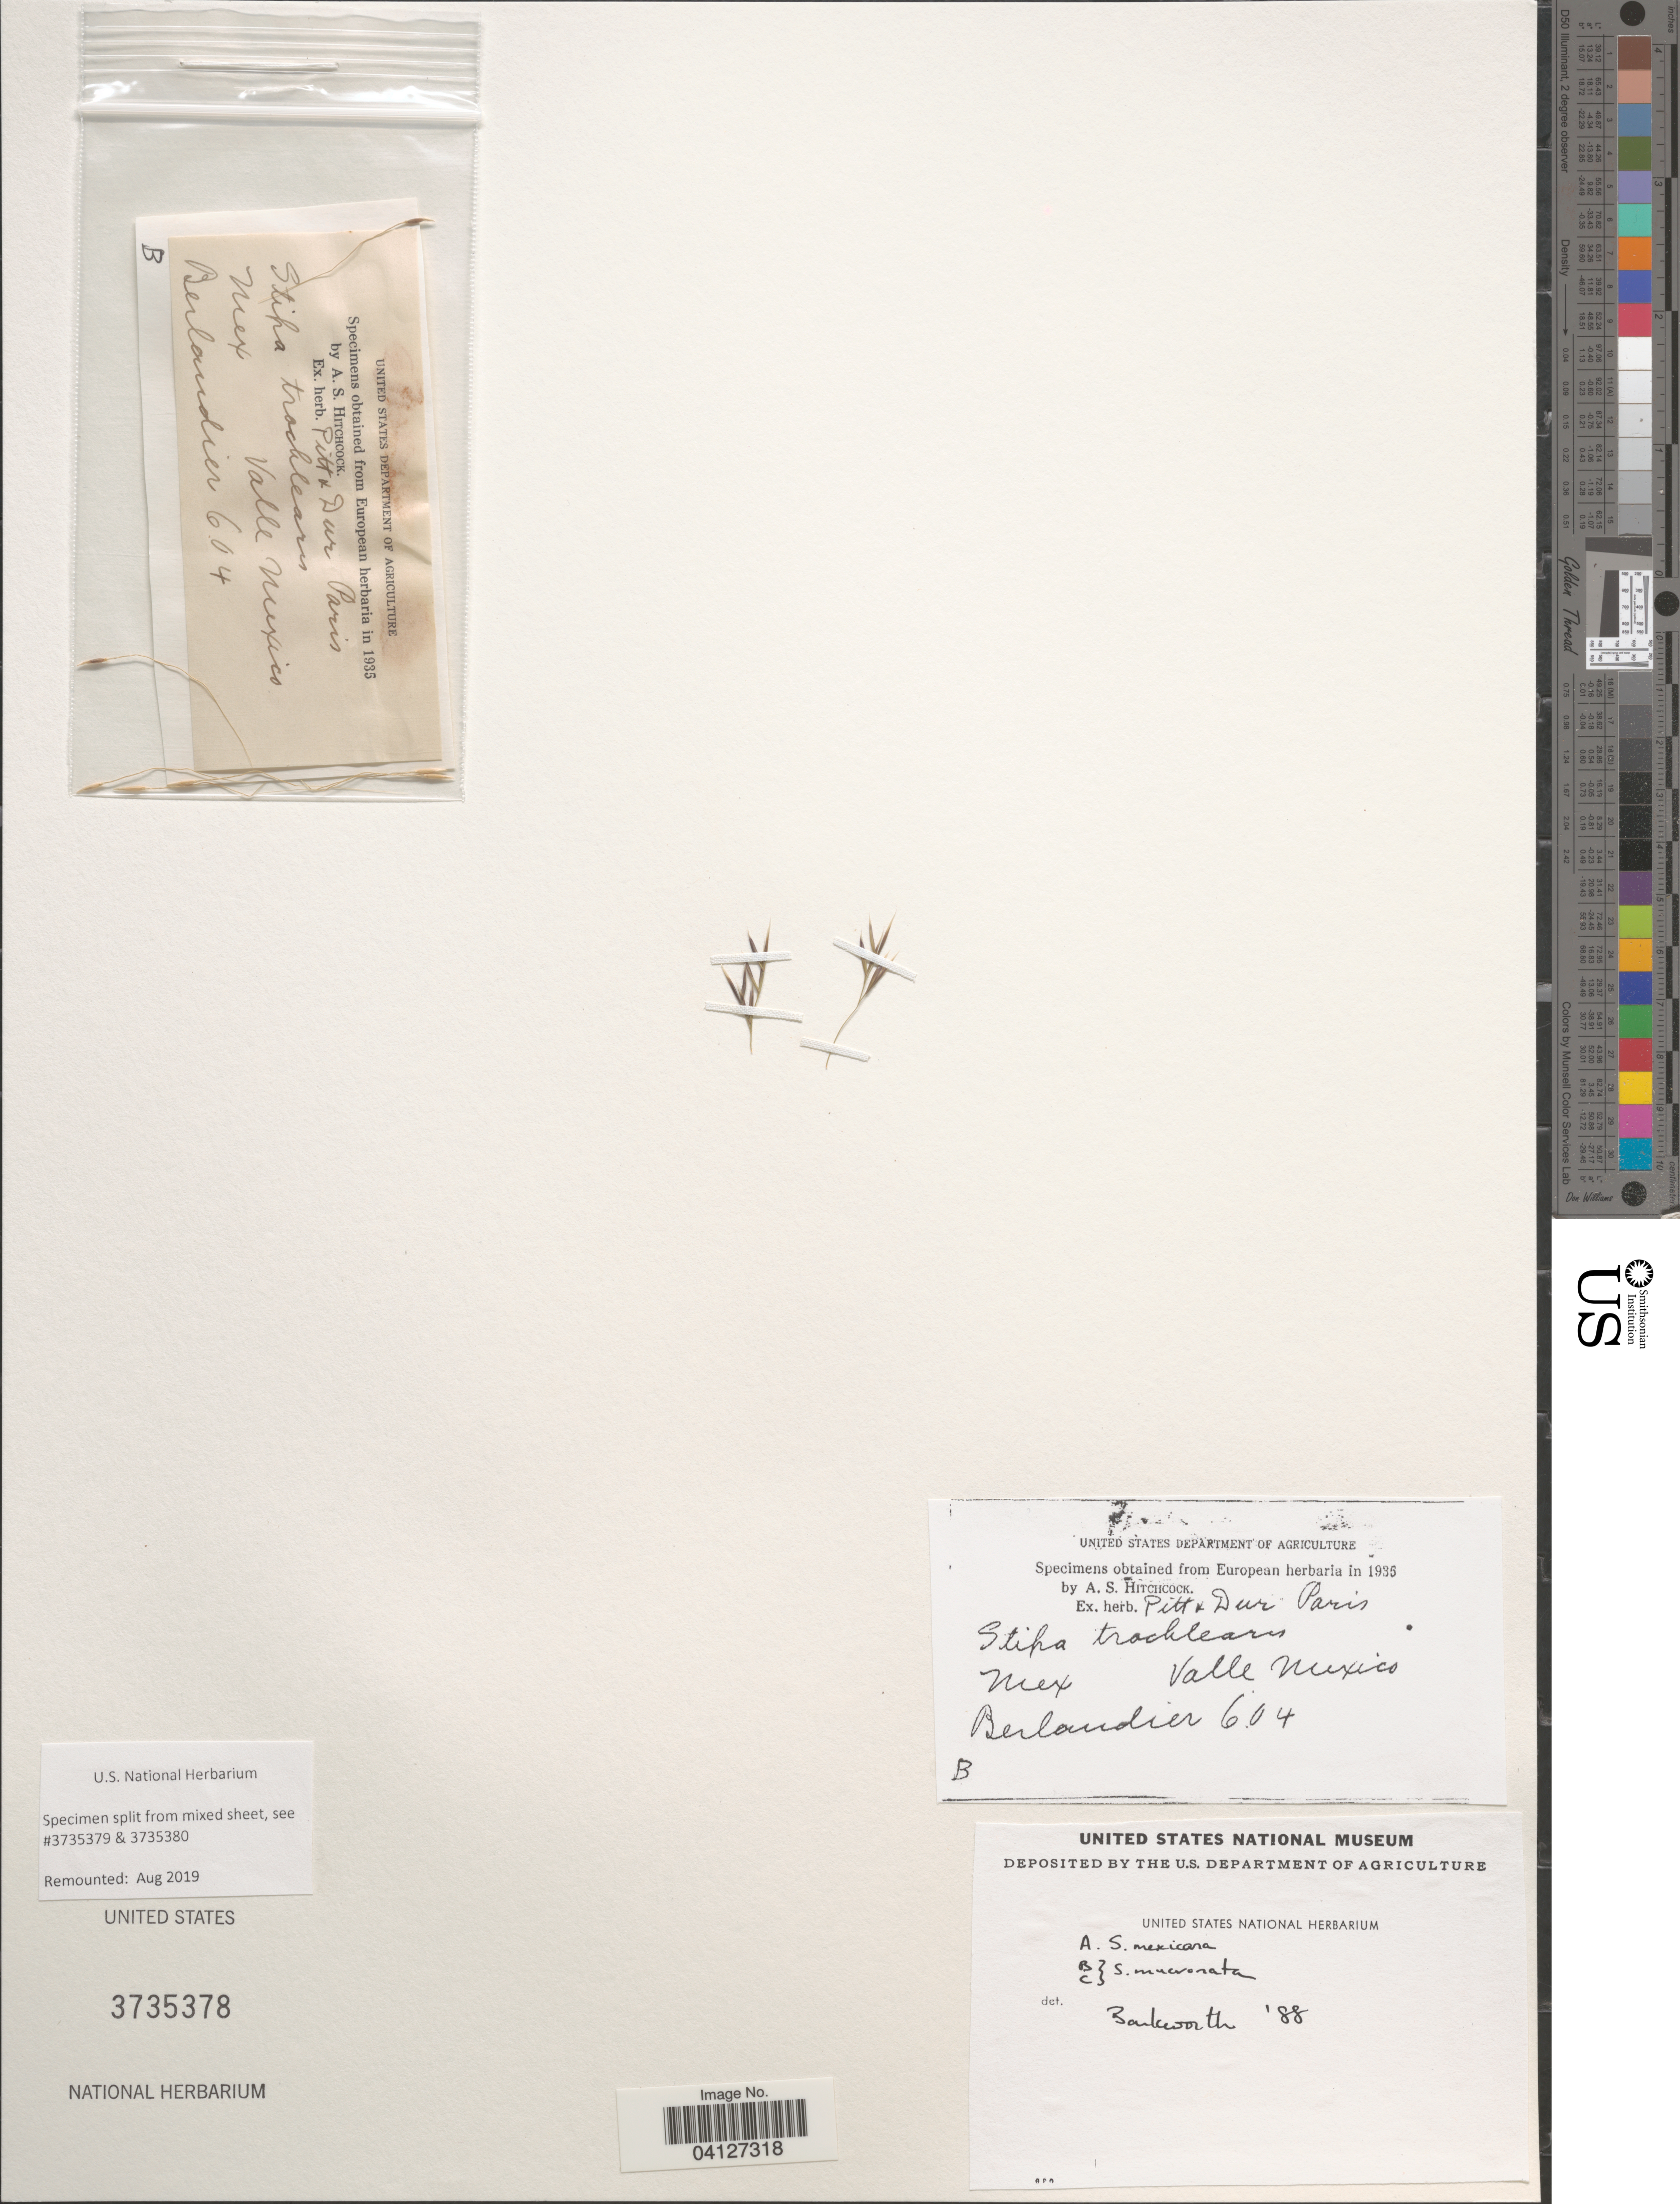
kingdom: Plantae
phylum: Tracheophyta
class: Liliopsida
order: Poales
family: Poaceae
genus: Stipa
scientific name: Stipa trachlearis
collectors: -. Berlandier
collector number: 604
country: Mexico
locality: Valle Mexico.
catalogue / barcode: US 3735378